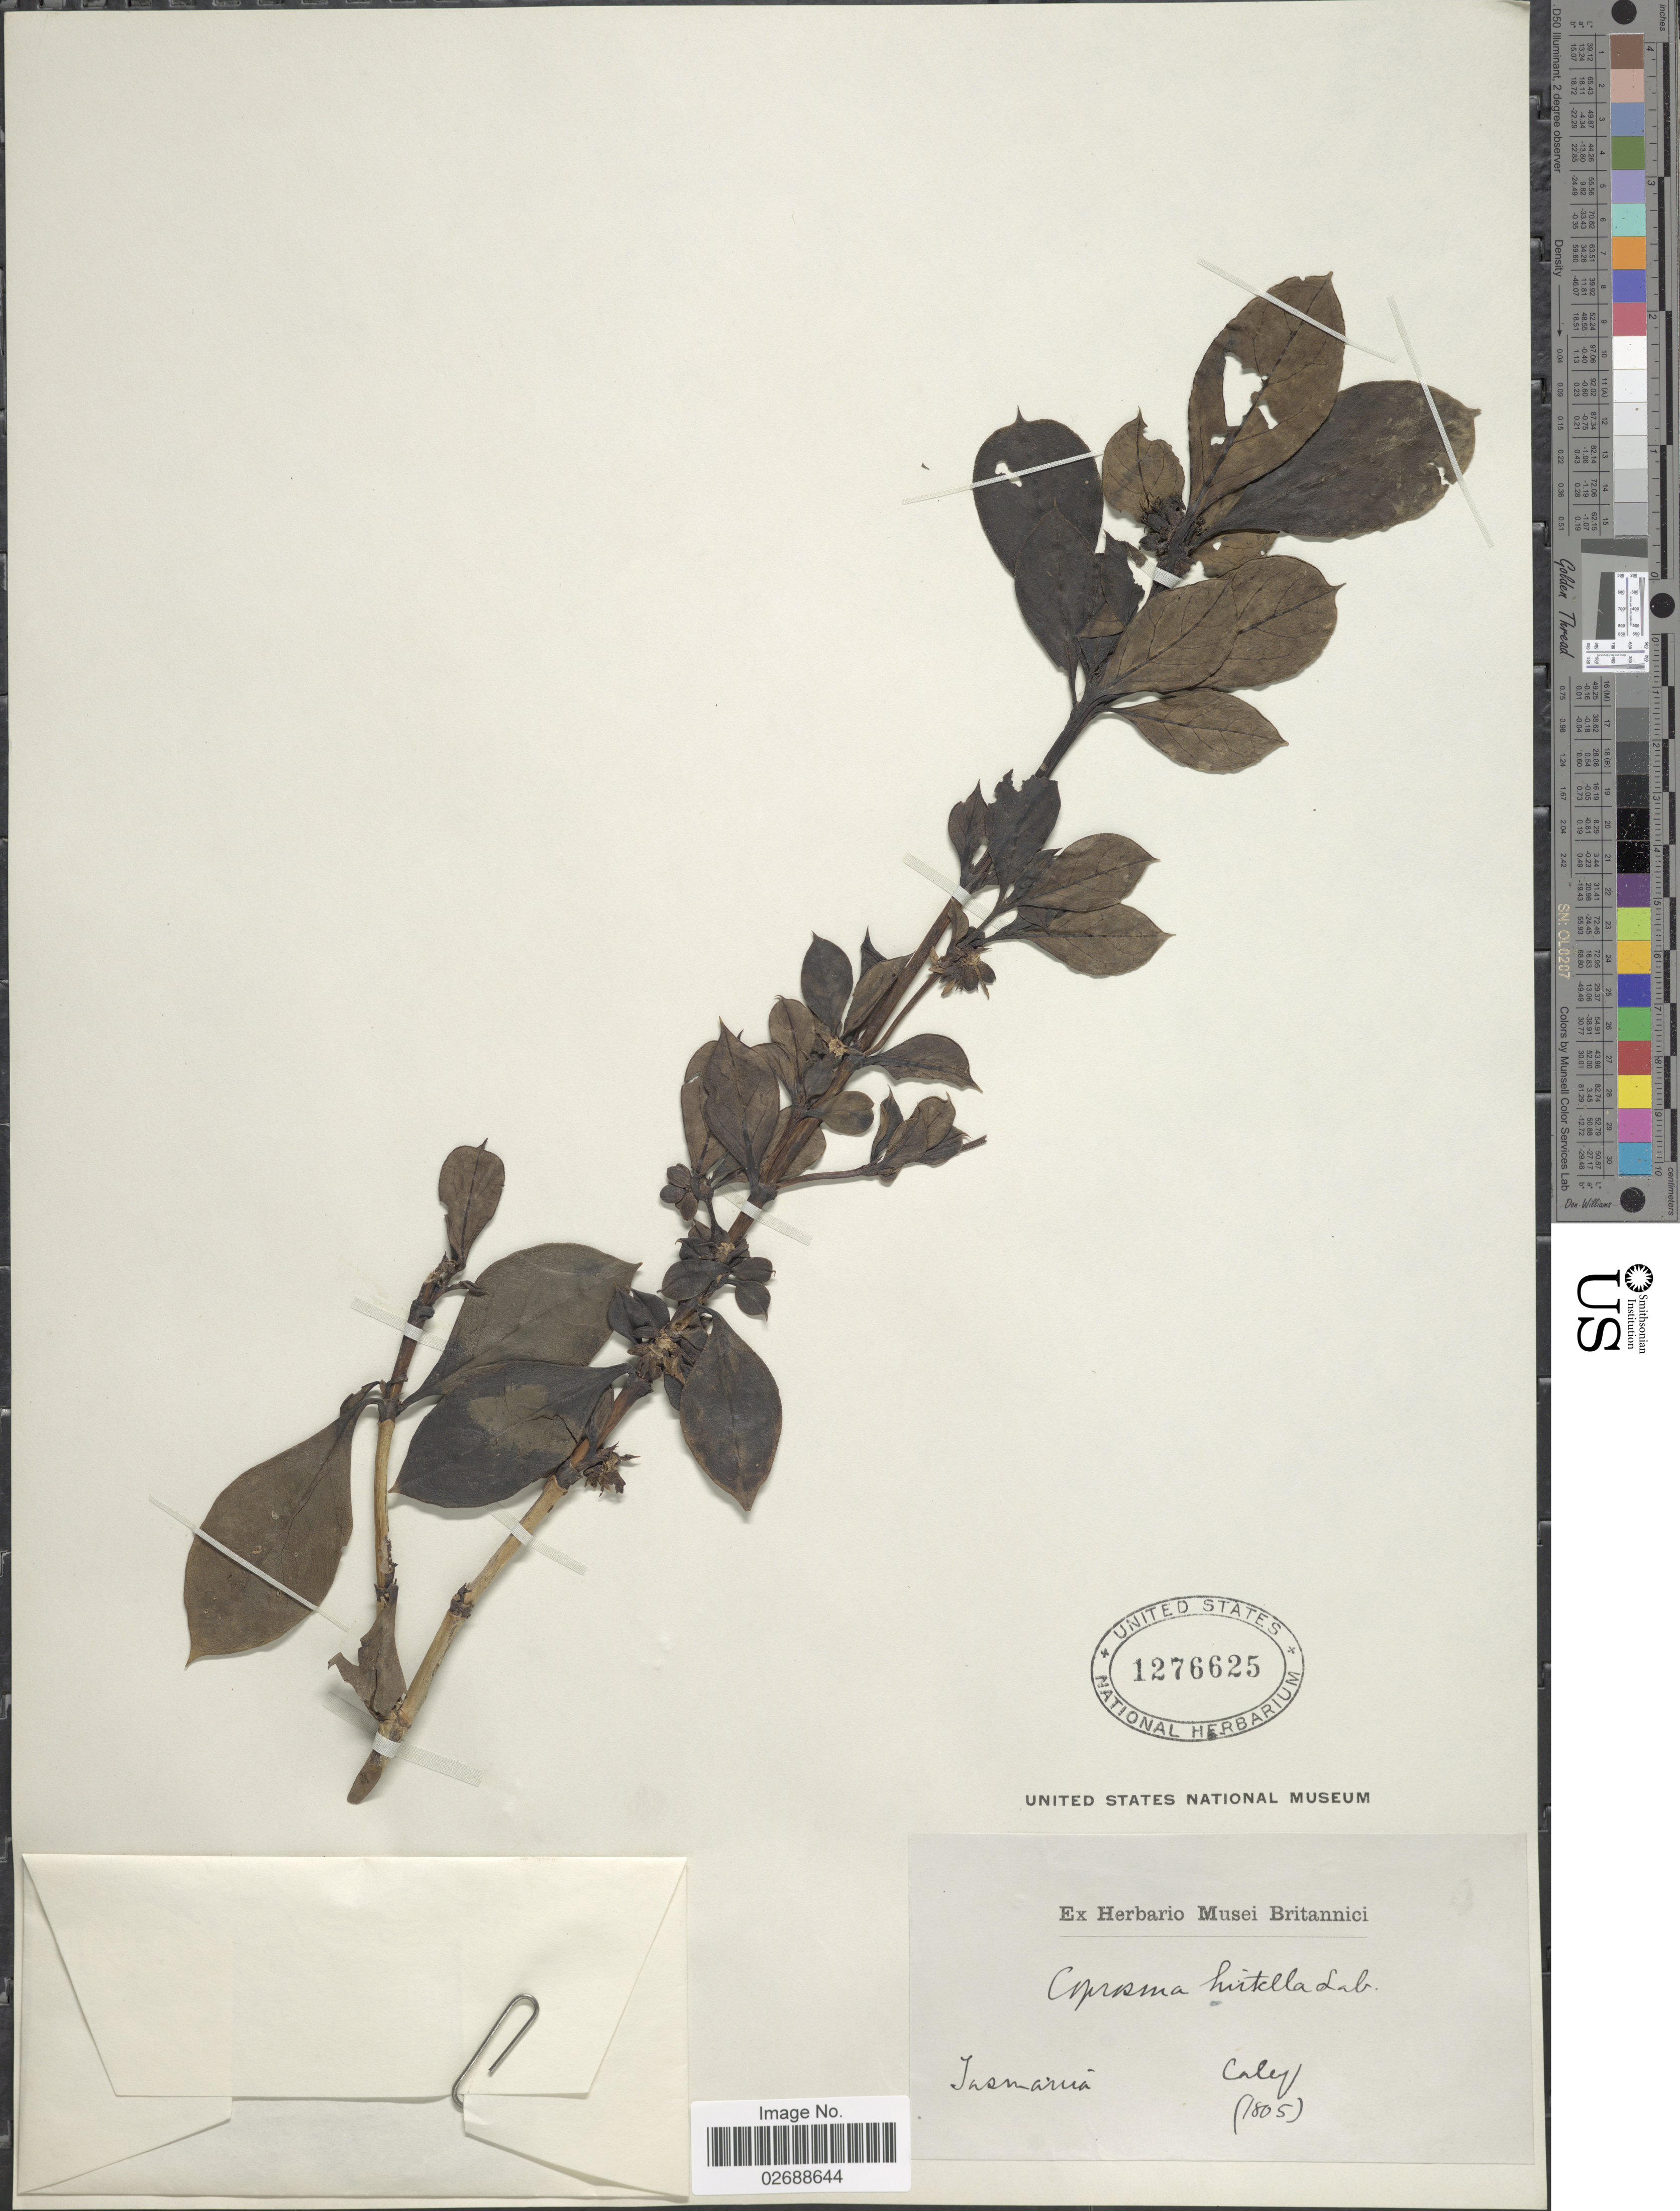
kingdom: Plantae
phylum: Tracheophyta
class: Magnoliopsida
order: Gentianales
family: Rubiaceae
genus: Coprosma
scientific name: Coprosma hirtella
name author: Labill.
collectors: -. Caley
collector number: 1805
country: Australia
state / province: Tasmania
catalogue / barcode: US 1276625